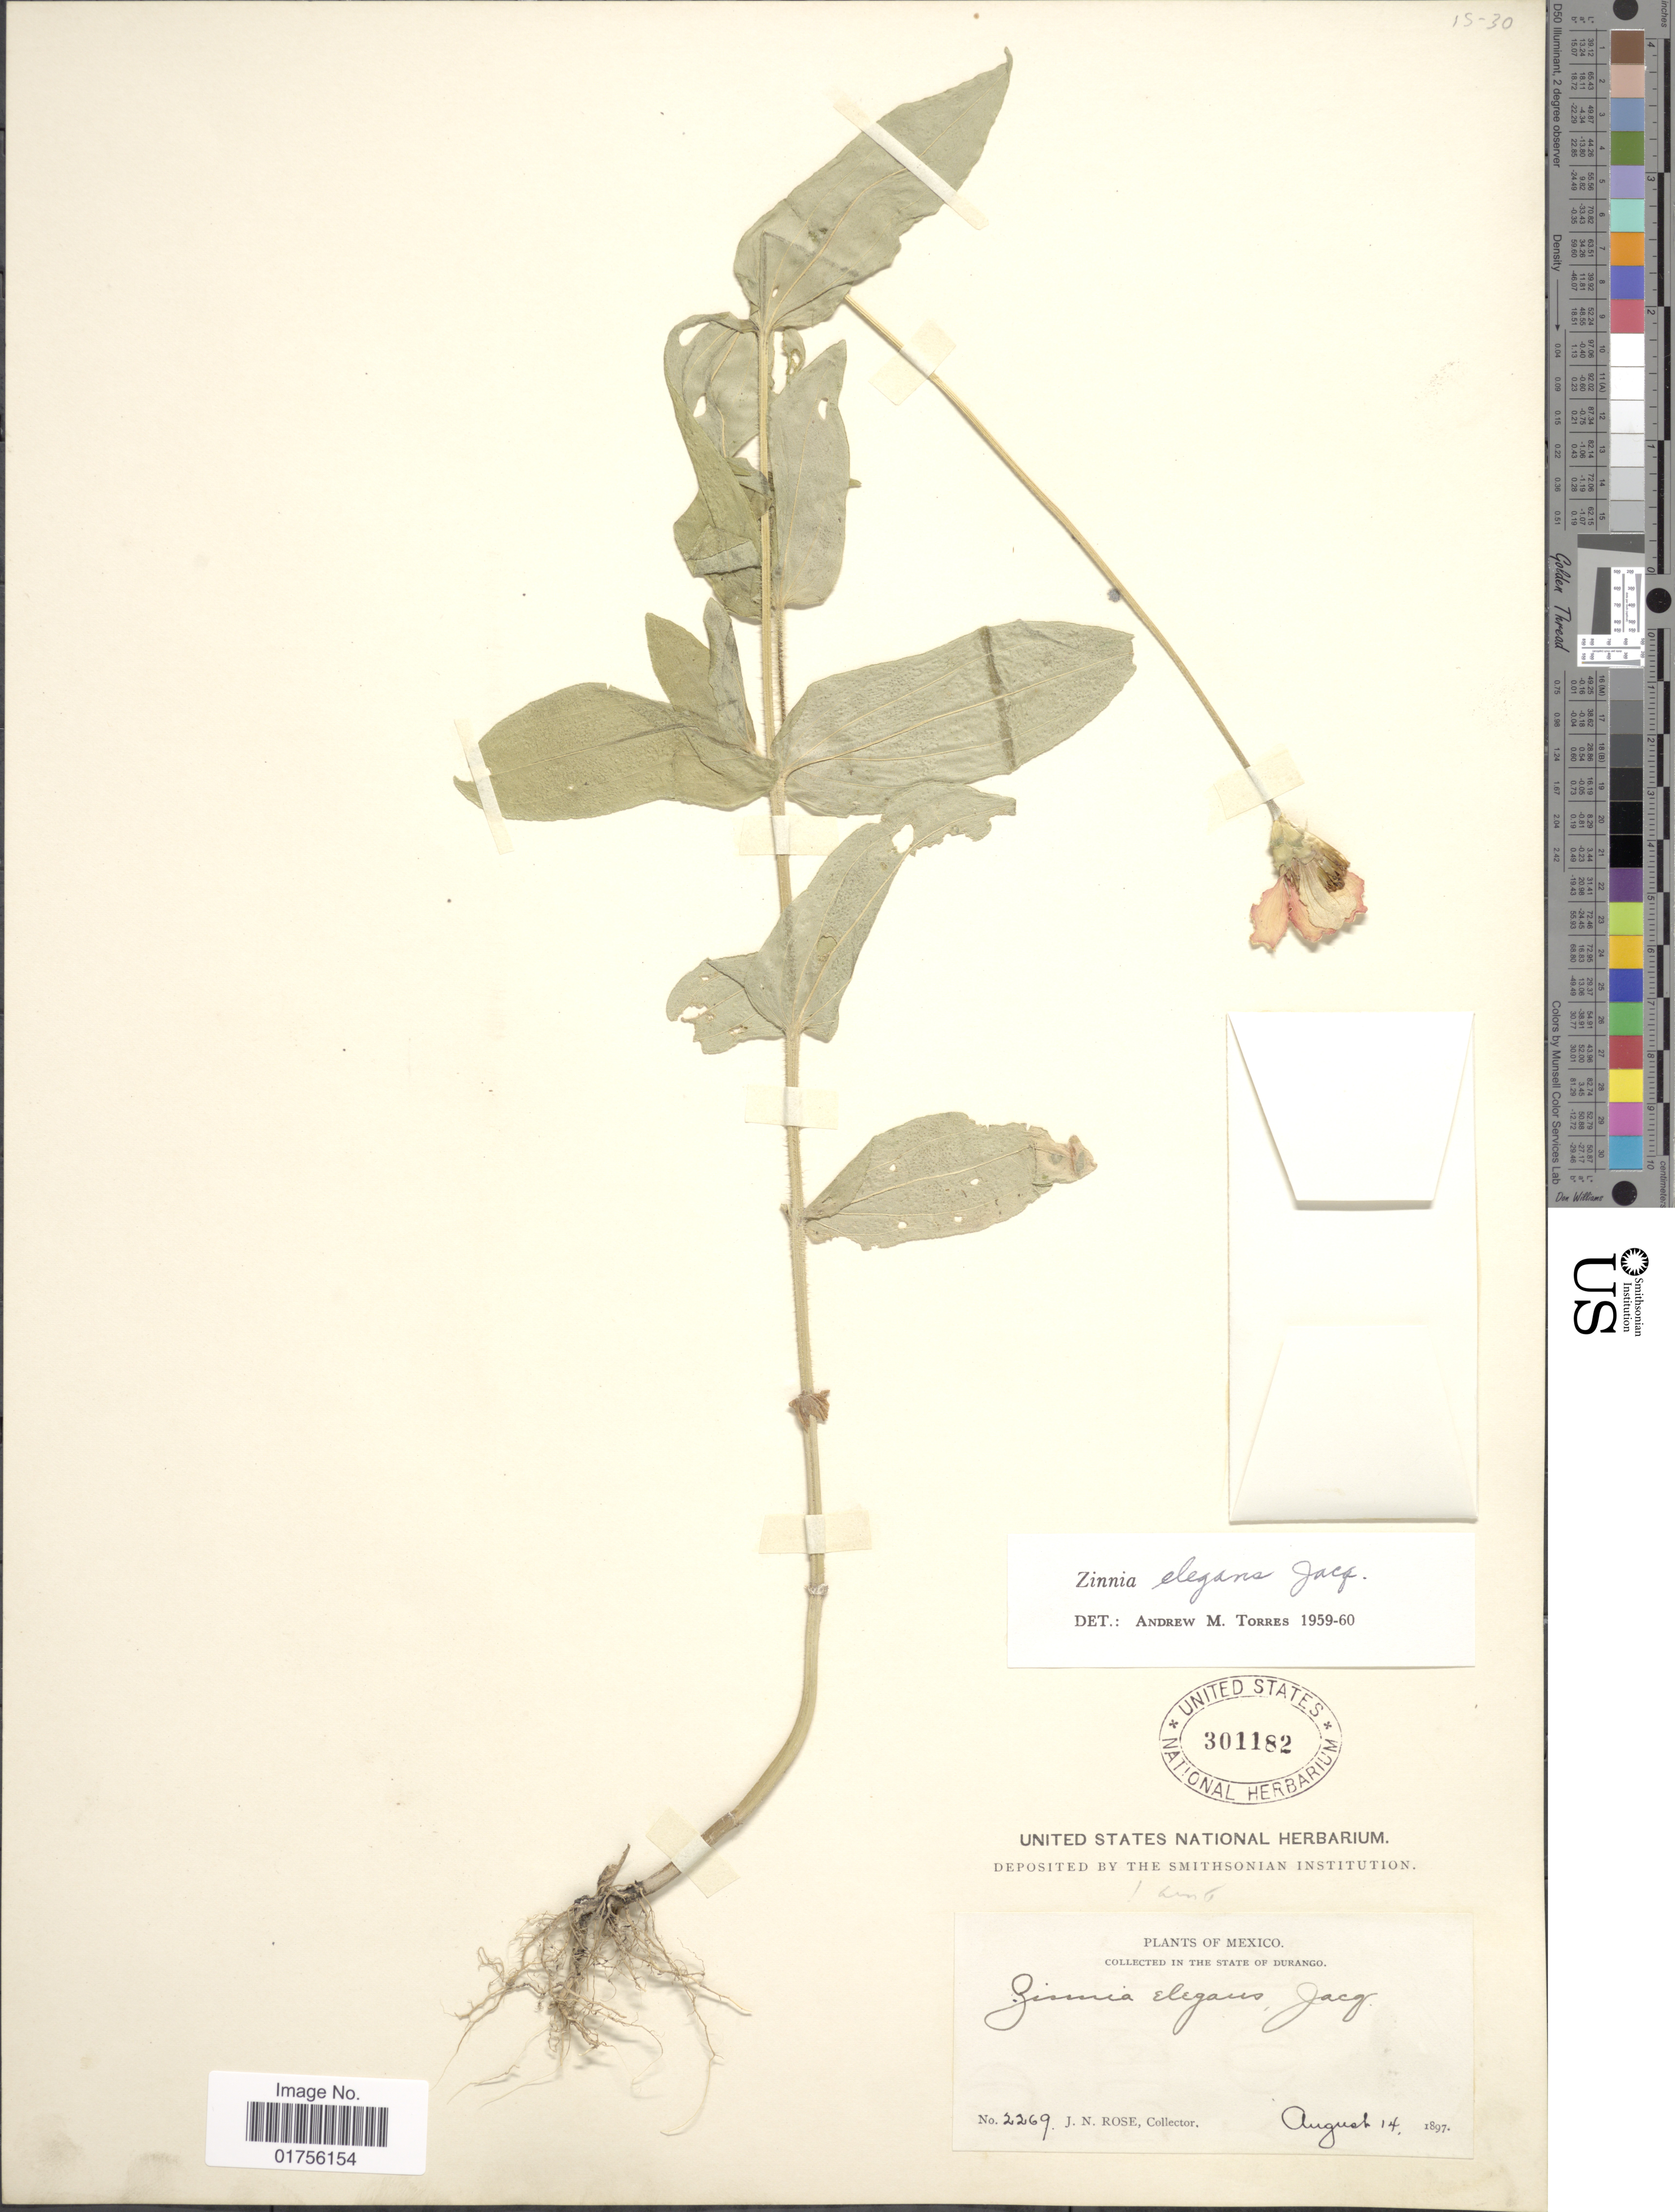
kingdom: Plantae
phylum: Tracheophyta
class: Magnoliopsida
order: Asterales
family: Asteraceae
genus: Zinnia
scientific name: Zinnia elegans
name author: Jacq.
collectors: J. N. Rose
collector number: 2269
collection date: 1897-08-14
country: Mexico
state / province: Durango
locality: In the State of Durango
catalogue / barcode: US 301182